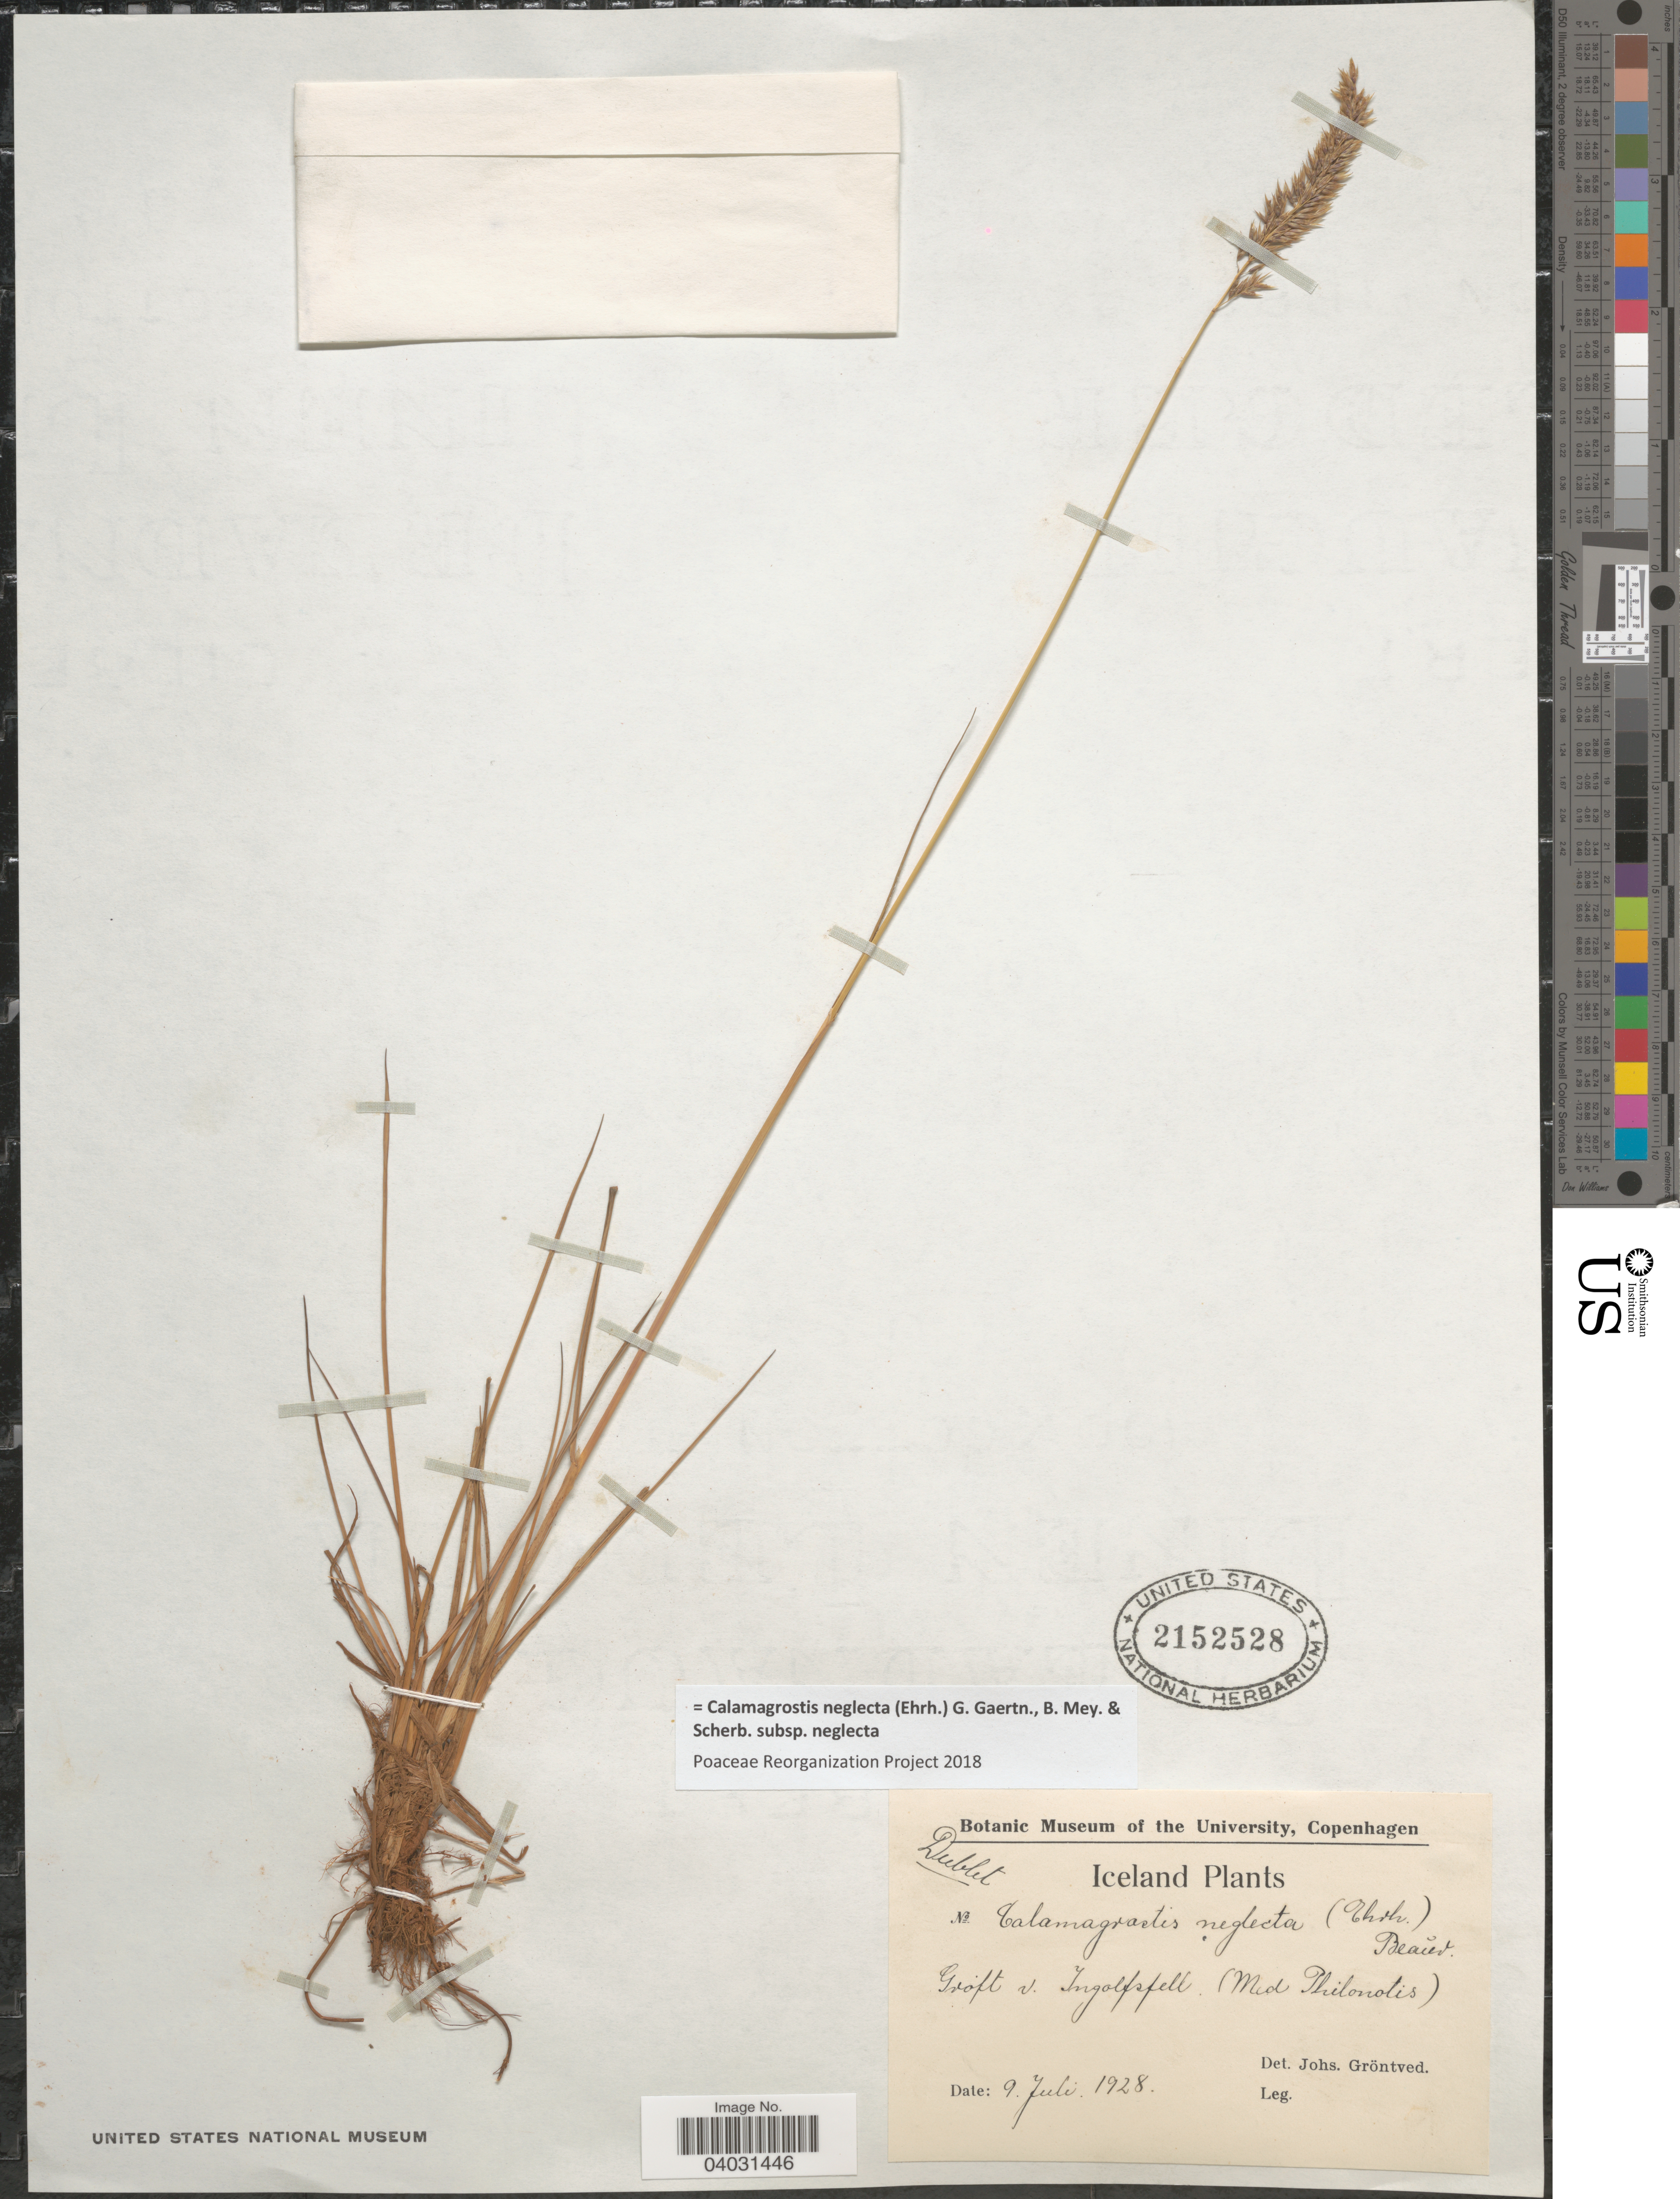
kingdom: Plantae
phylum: Tracheophyta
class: Liliopsida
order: Poales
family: Poaceae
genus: Calamagrostis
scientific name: Calamagrostis neglecta subsp. neglecta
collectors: J. Grøntved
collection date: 1928-07-09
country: Iceland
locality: Groft v. Ingolfsfell. (Mid Philonotis).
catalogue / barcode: US 2152528